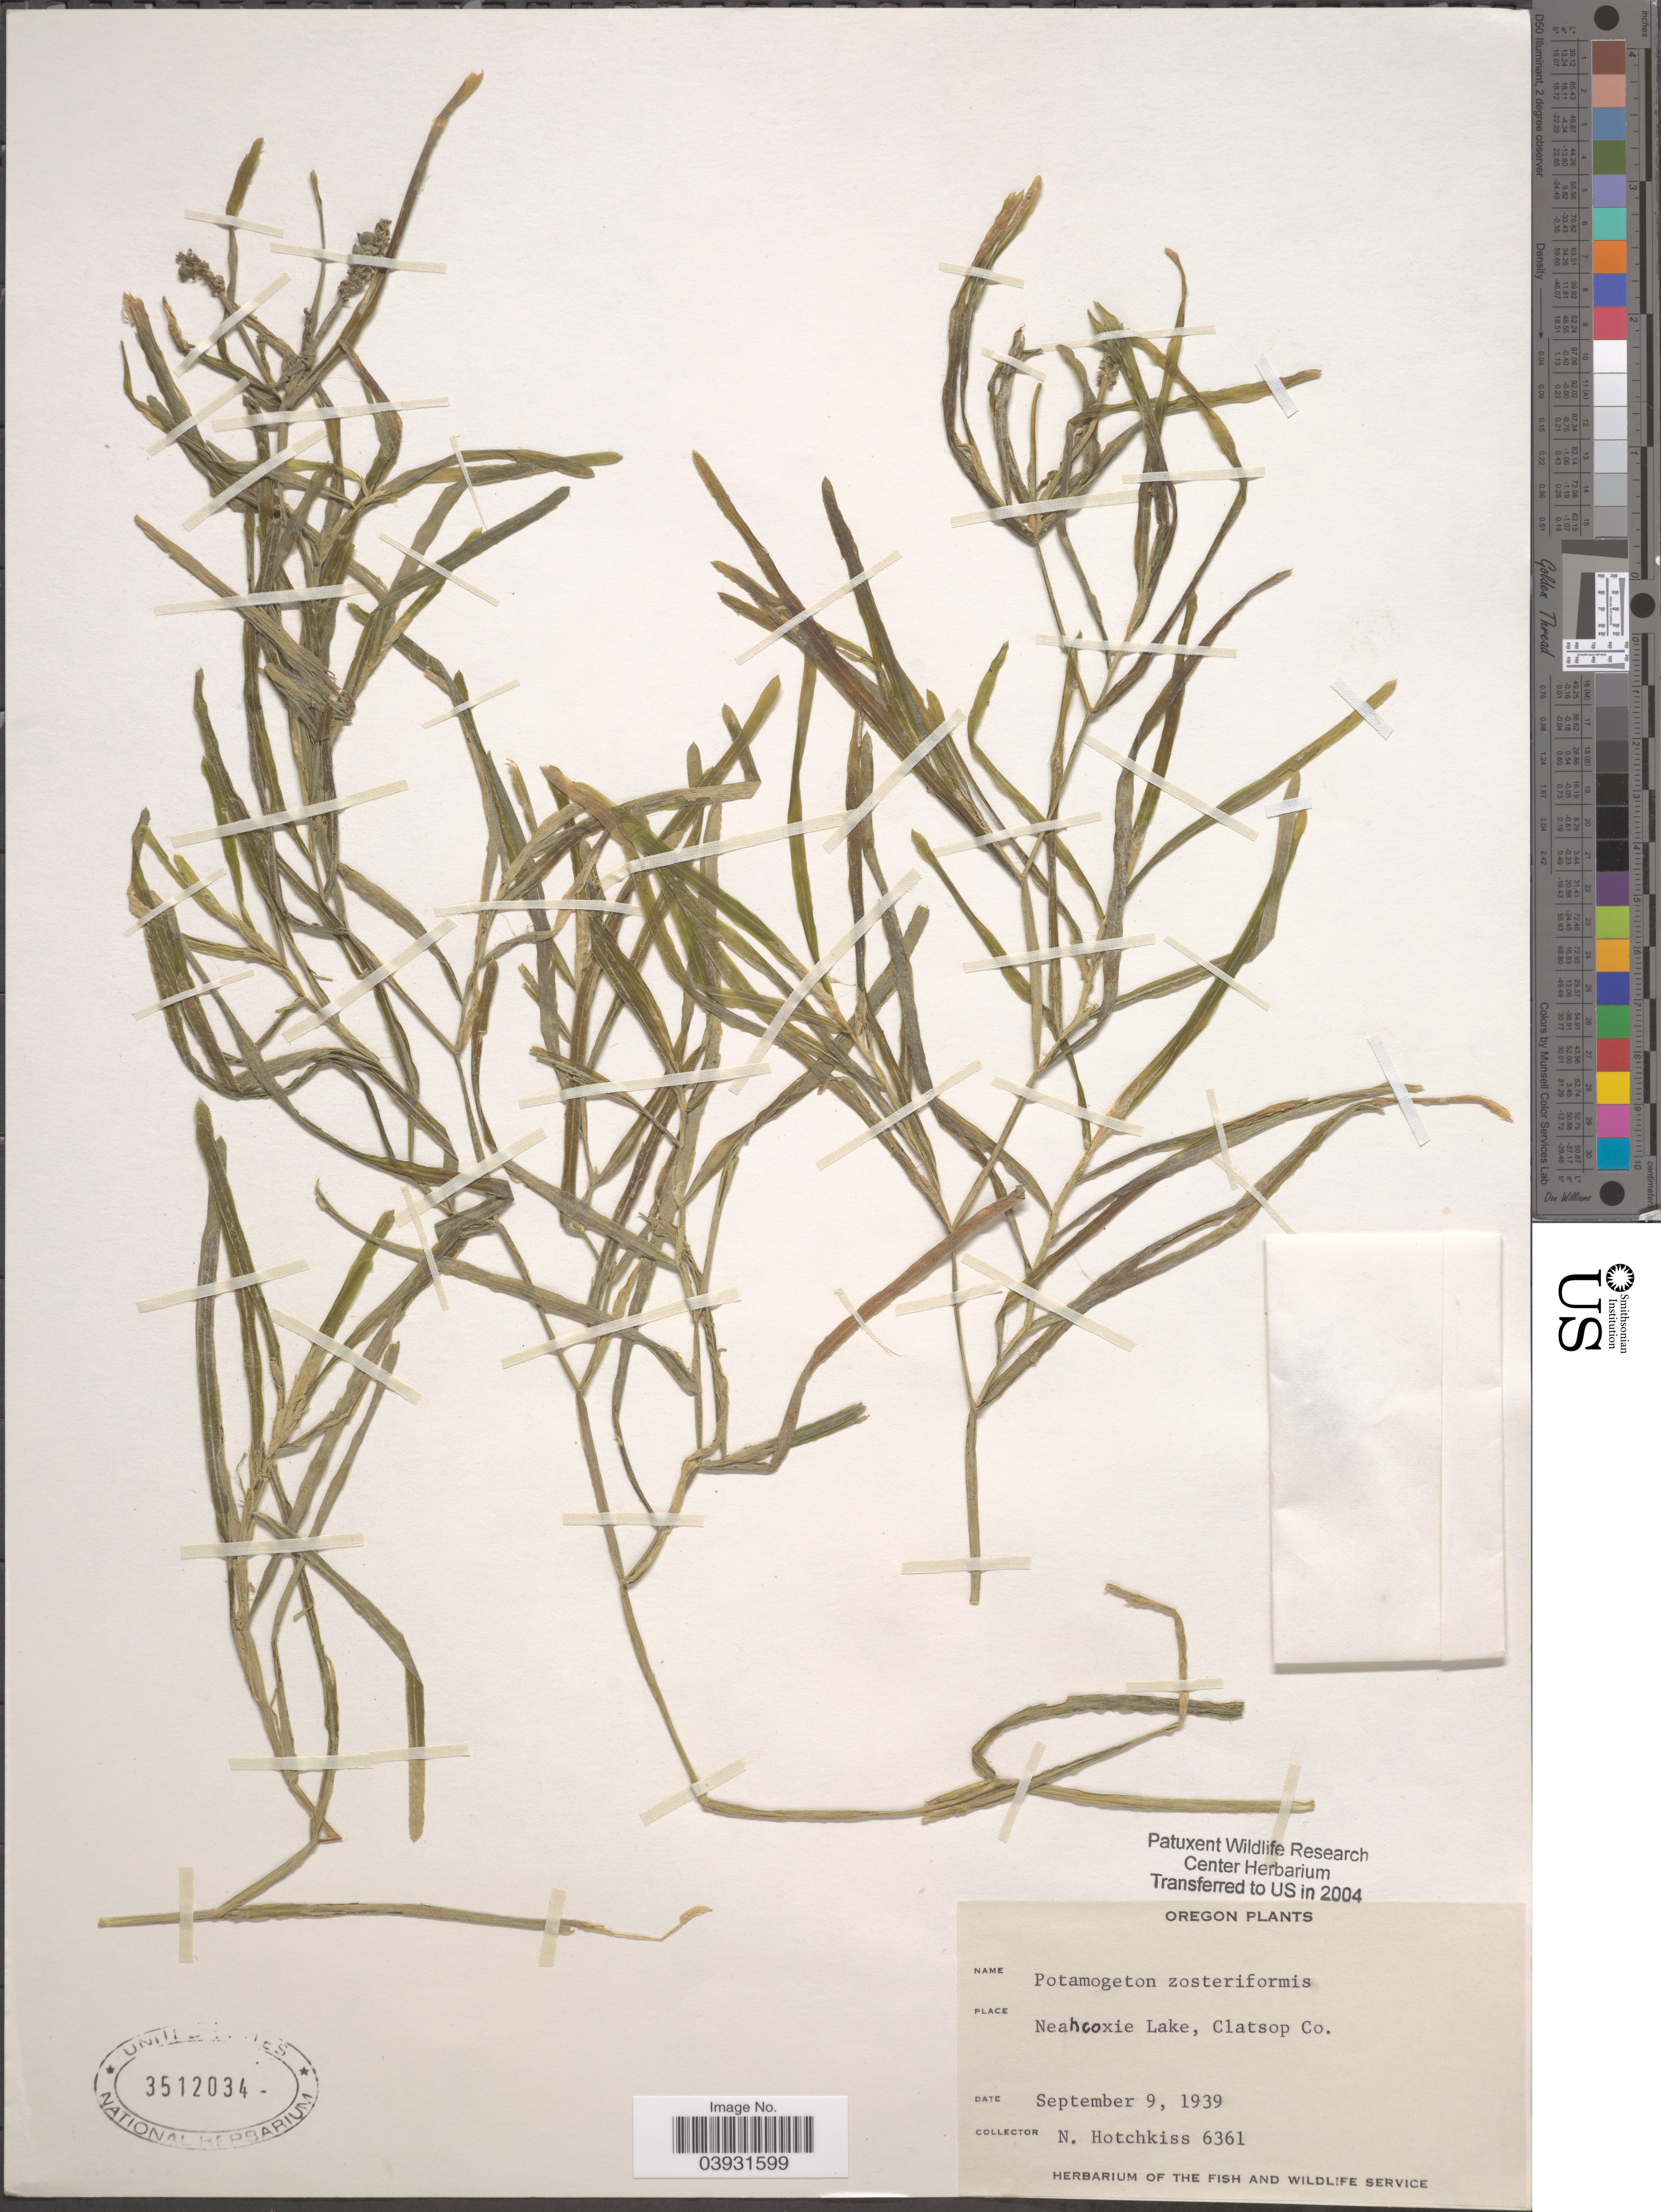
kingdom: Plantae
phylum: Tracheophyta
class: Liliopsida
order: Alismatales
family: Potamogetonaceae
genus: Potamogeton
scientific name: Potamogeton zosterifolius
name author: Schumach.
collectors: N. Hotchkiss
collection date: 1939-09-09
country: United States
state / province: Oregon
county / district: Clatsop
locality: Neahcoxie Lake, Clatsop Co.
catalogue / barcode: US 3512034